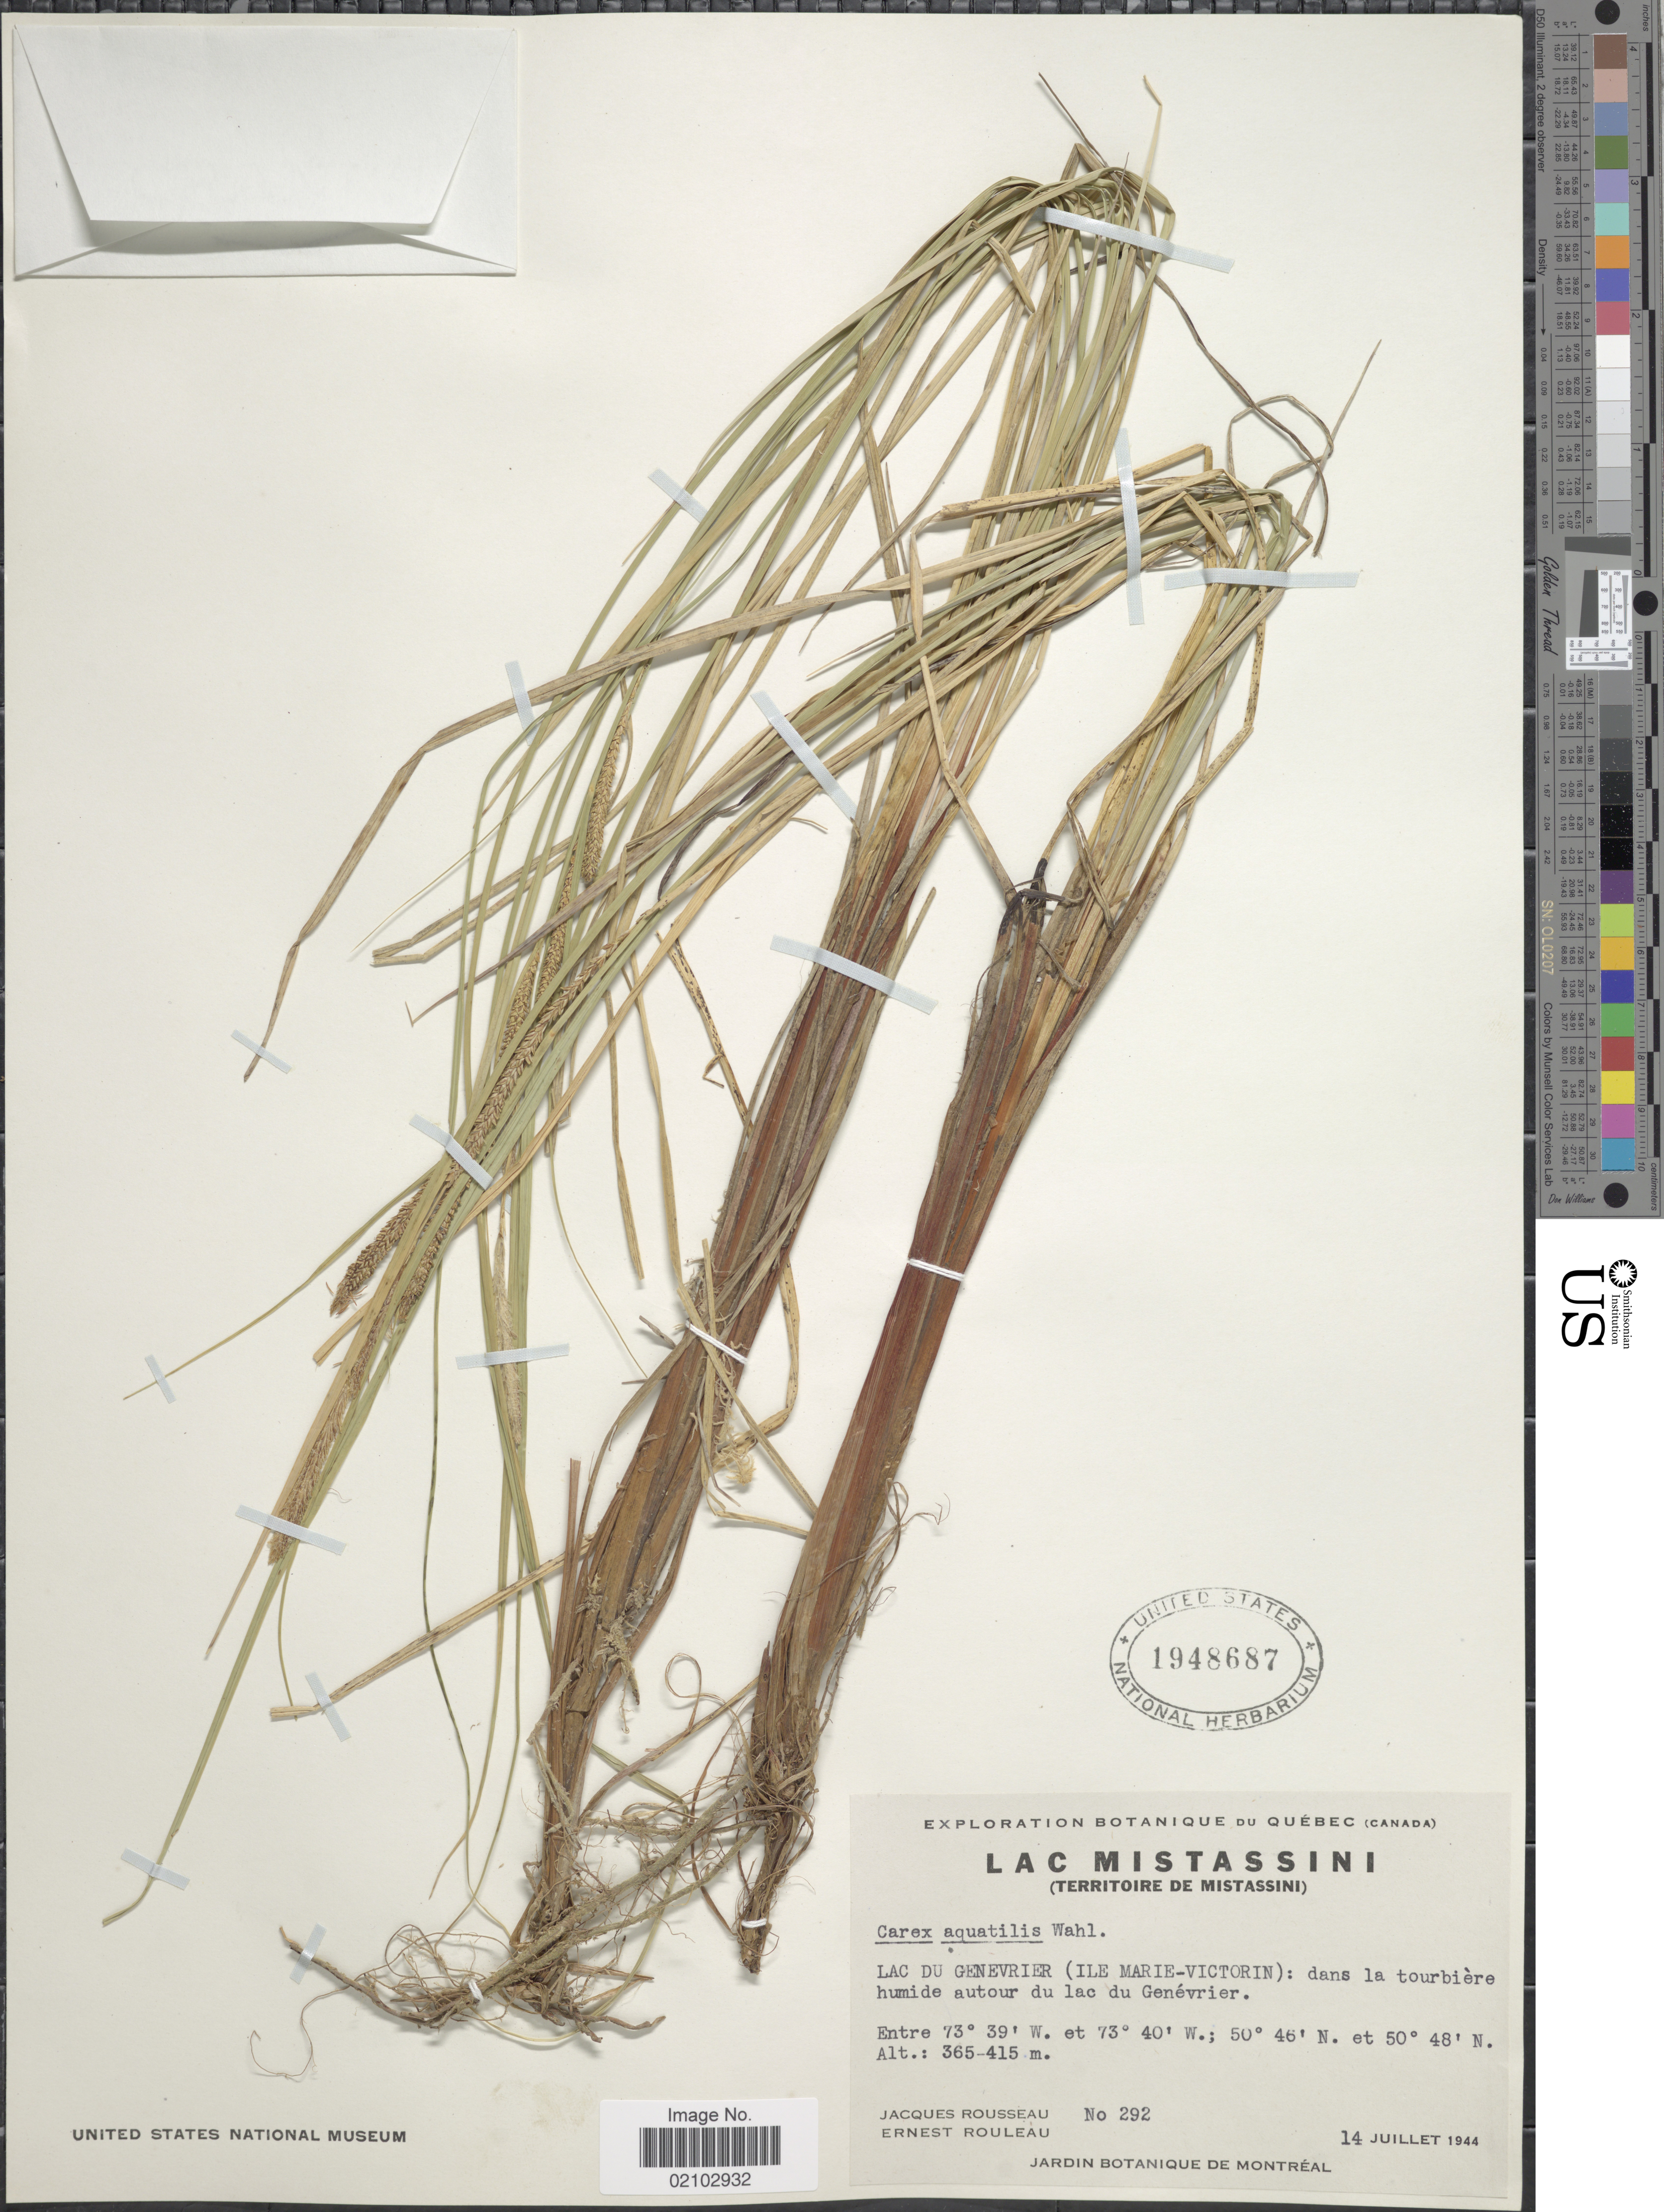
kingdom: Plantae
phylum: Tracheophyta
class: Liliopsida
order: Poales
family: Cyperaceae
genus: Carex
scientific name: Carex aquatilis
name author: Wahlenb.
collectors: J. Rousseau & J. Rouleau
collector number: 292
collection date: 1944-07-14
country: Canada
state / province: Quebec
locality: Lac Mistassini (Territoire de Mistassini), Lac du Genevrier (Ile Marie-Victorin): dans la tourbiere humide autour du lac du Genevrier.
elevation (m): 365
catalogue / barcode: US 1948687